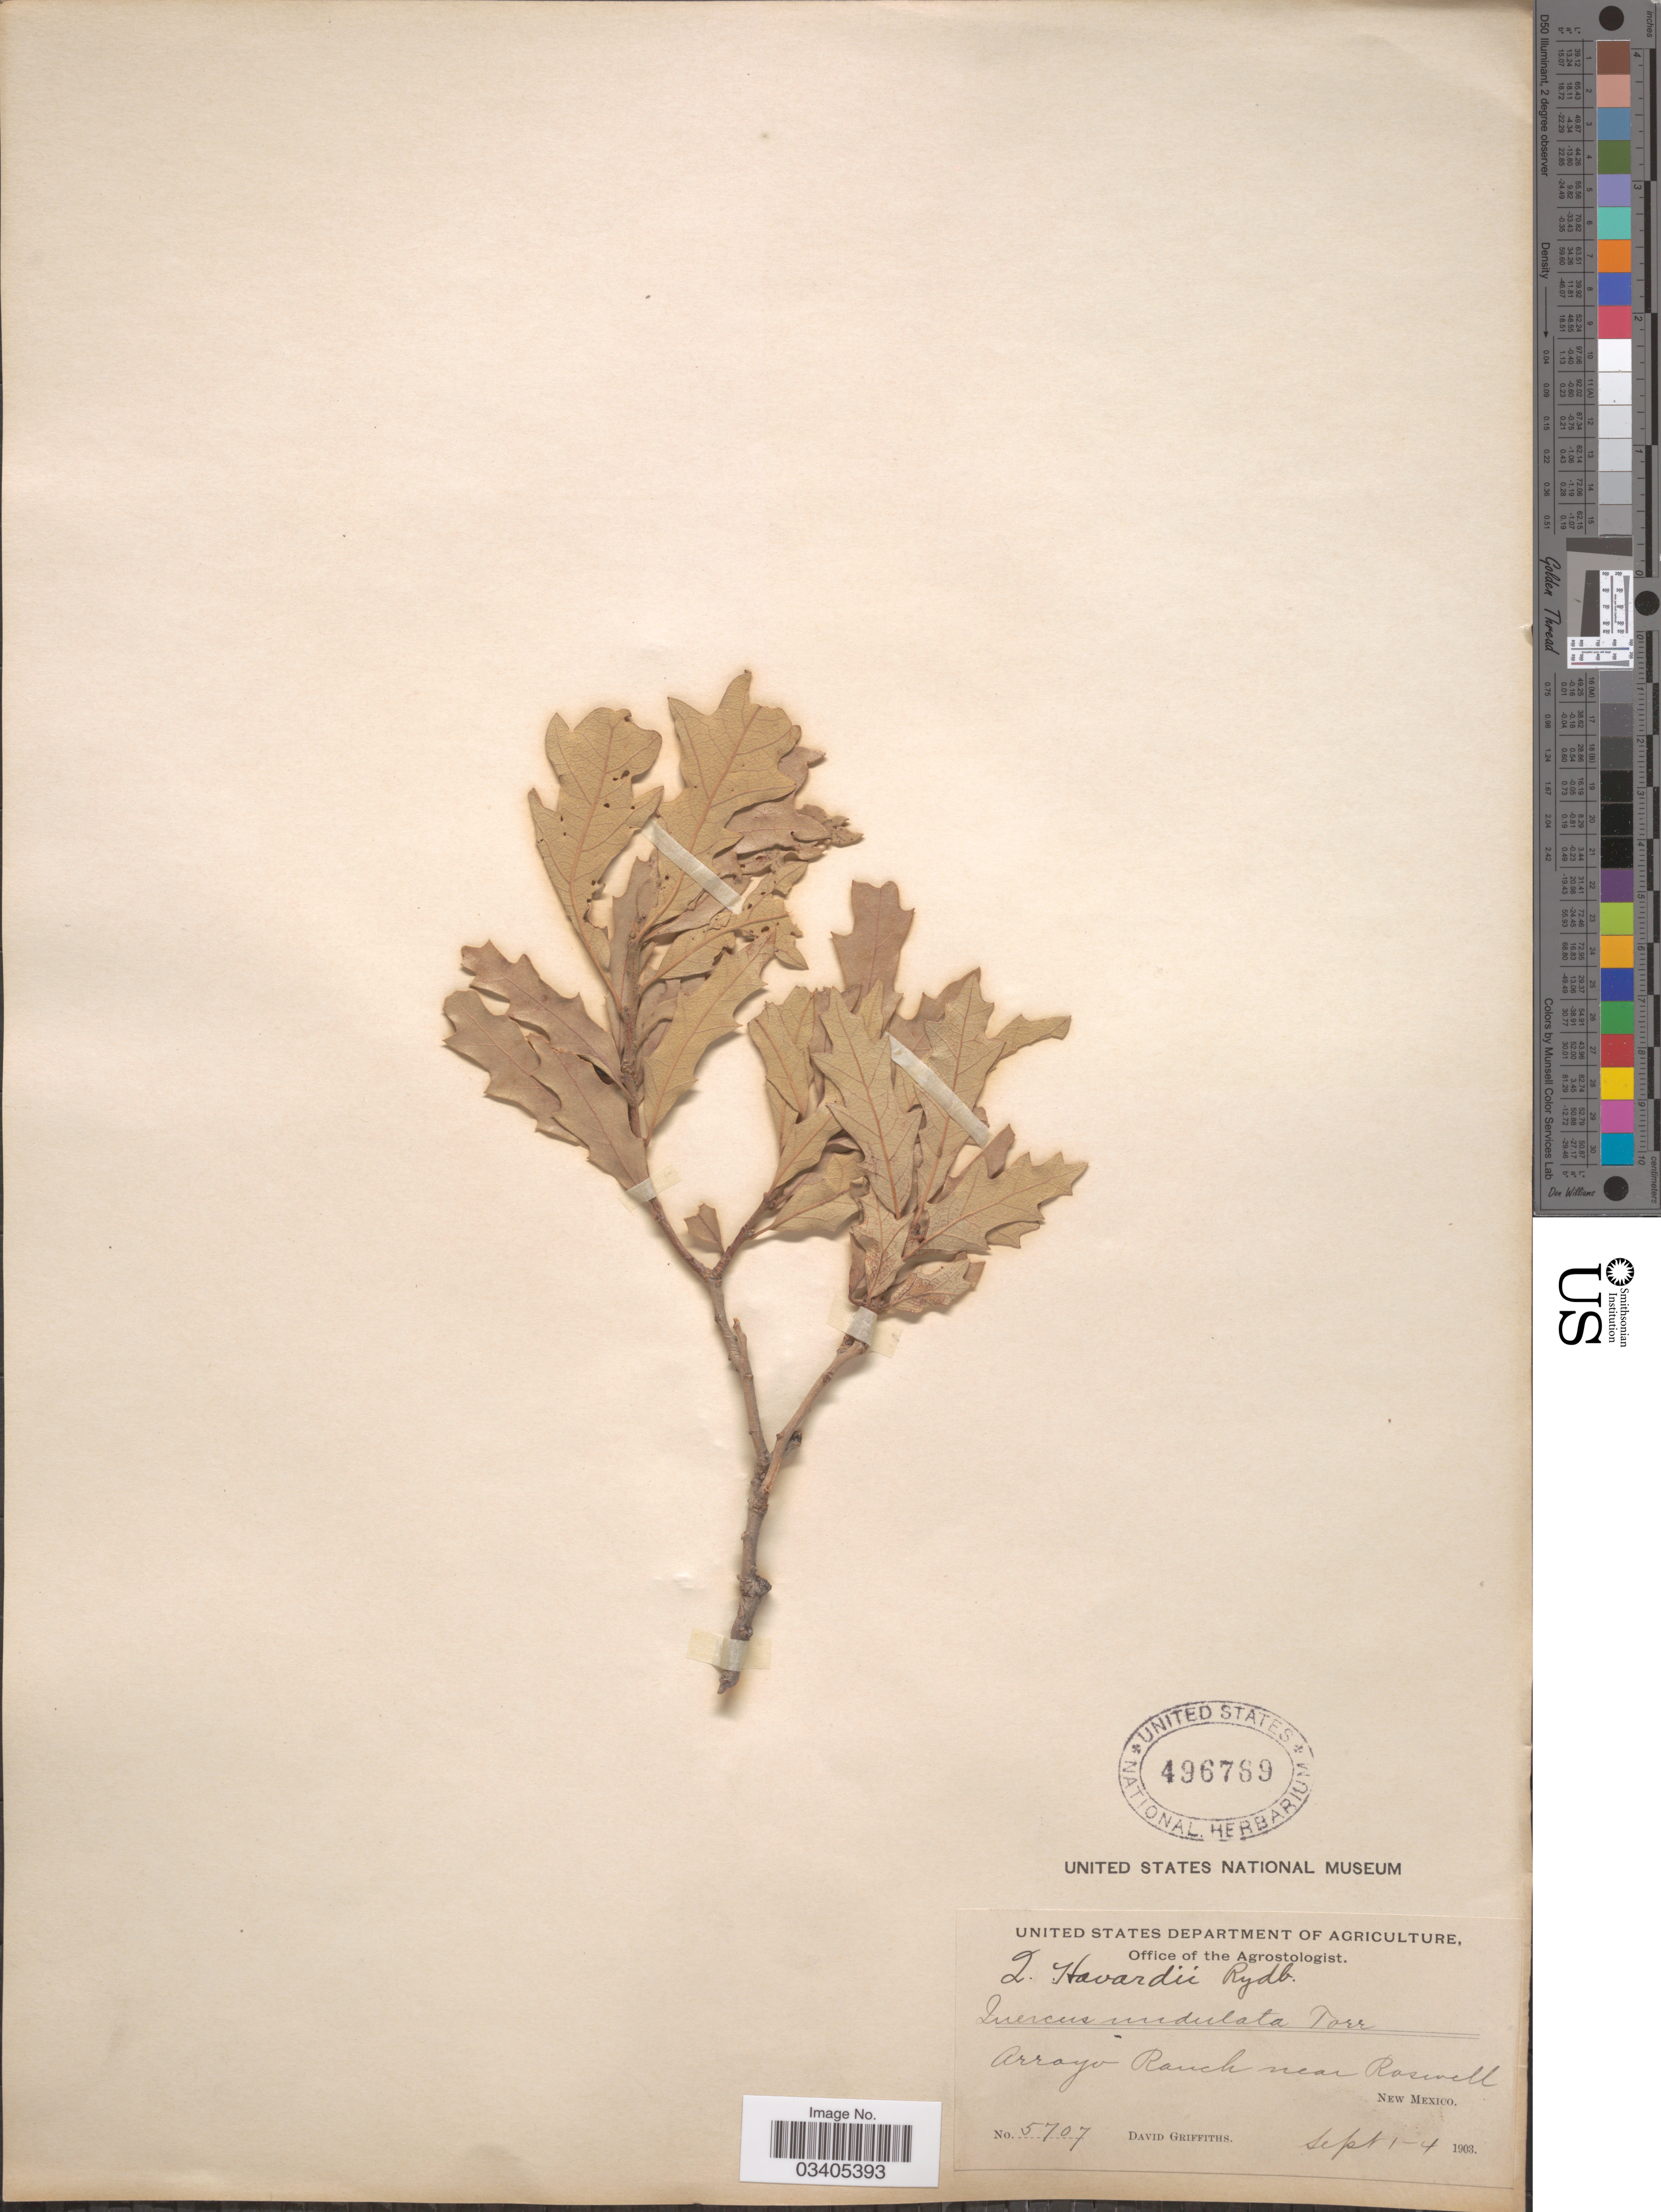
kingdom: Plantae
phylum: Tracheophyta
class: Magnoliopsida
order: Fagales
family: Fagaceae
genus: Quercus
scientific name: Quercus havardii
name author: Rydb.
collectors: D. Griffiths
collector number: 5707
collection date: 1903-09-01/1903-09-04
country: United States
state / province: New Mexico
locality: Arroyo Ranch near Roswell.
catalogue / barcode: US 496769